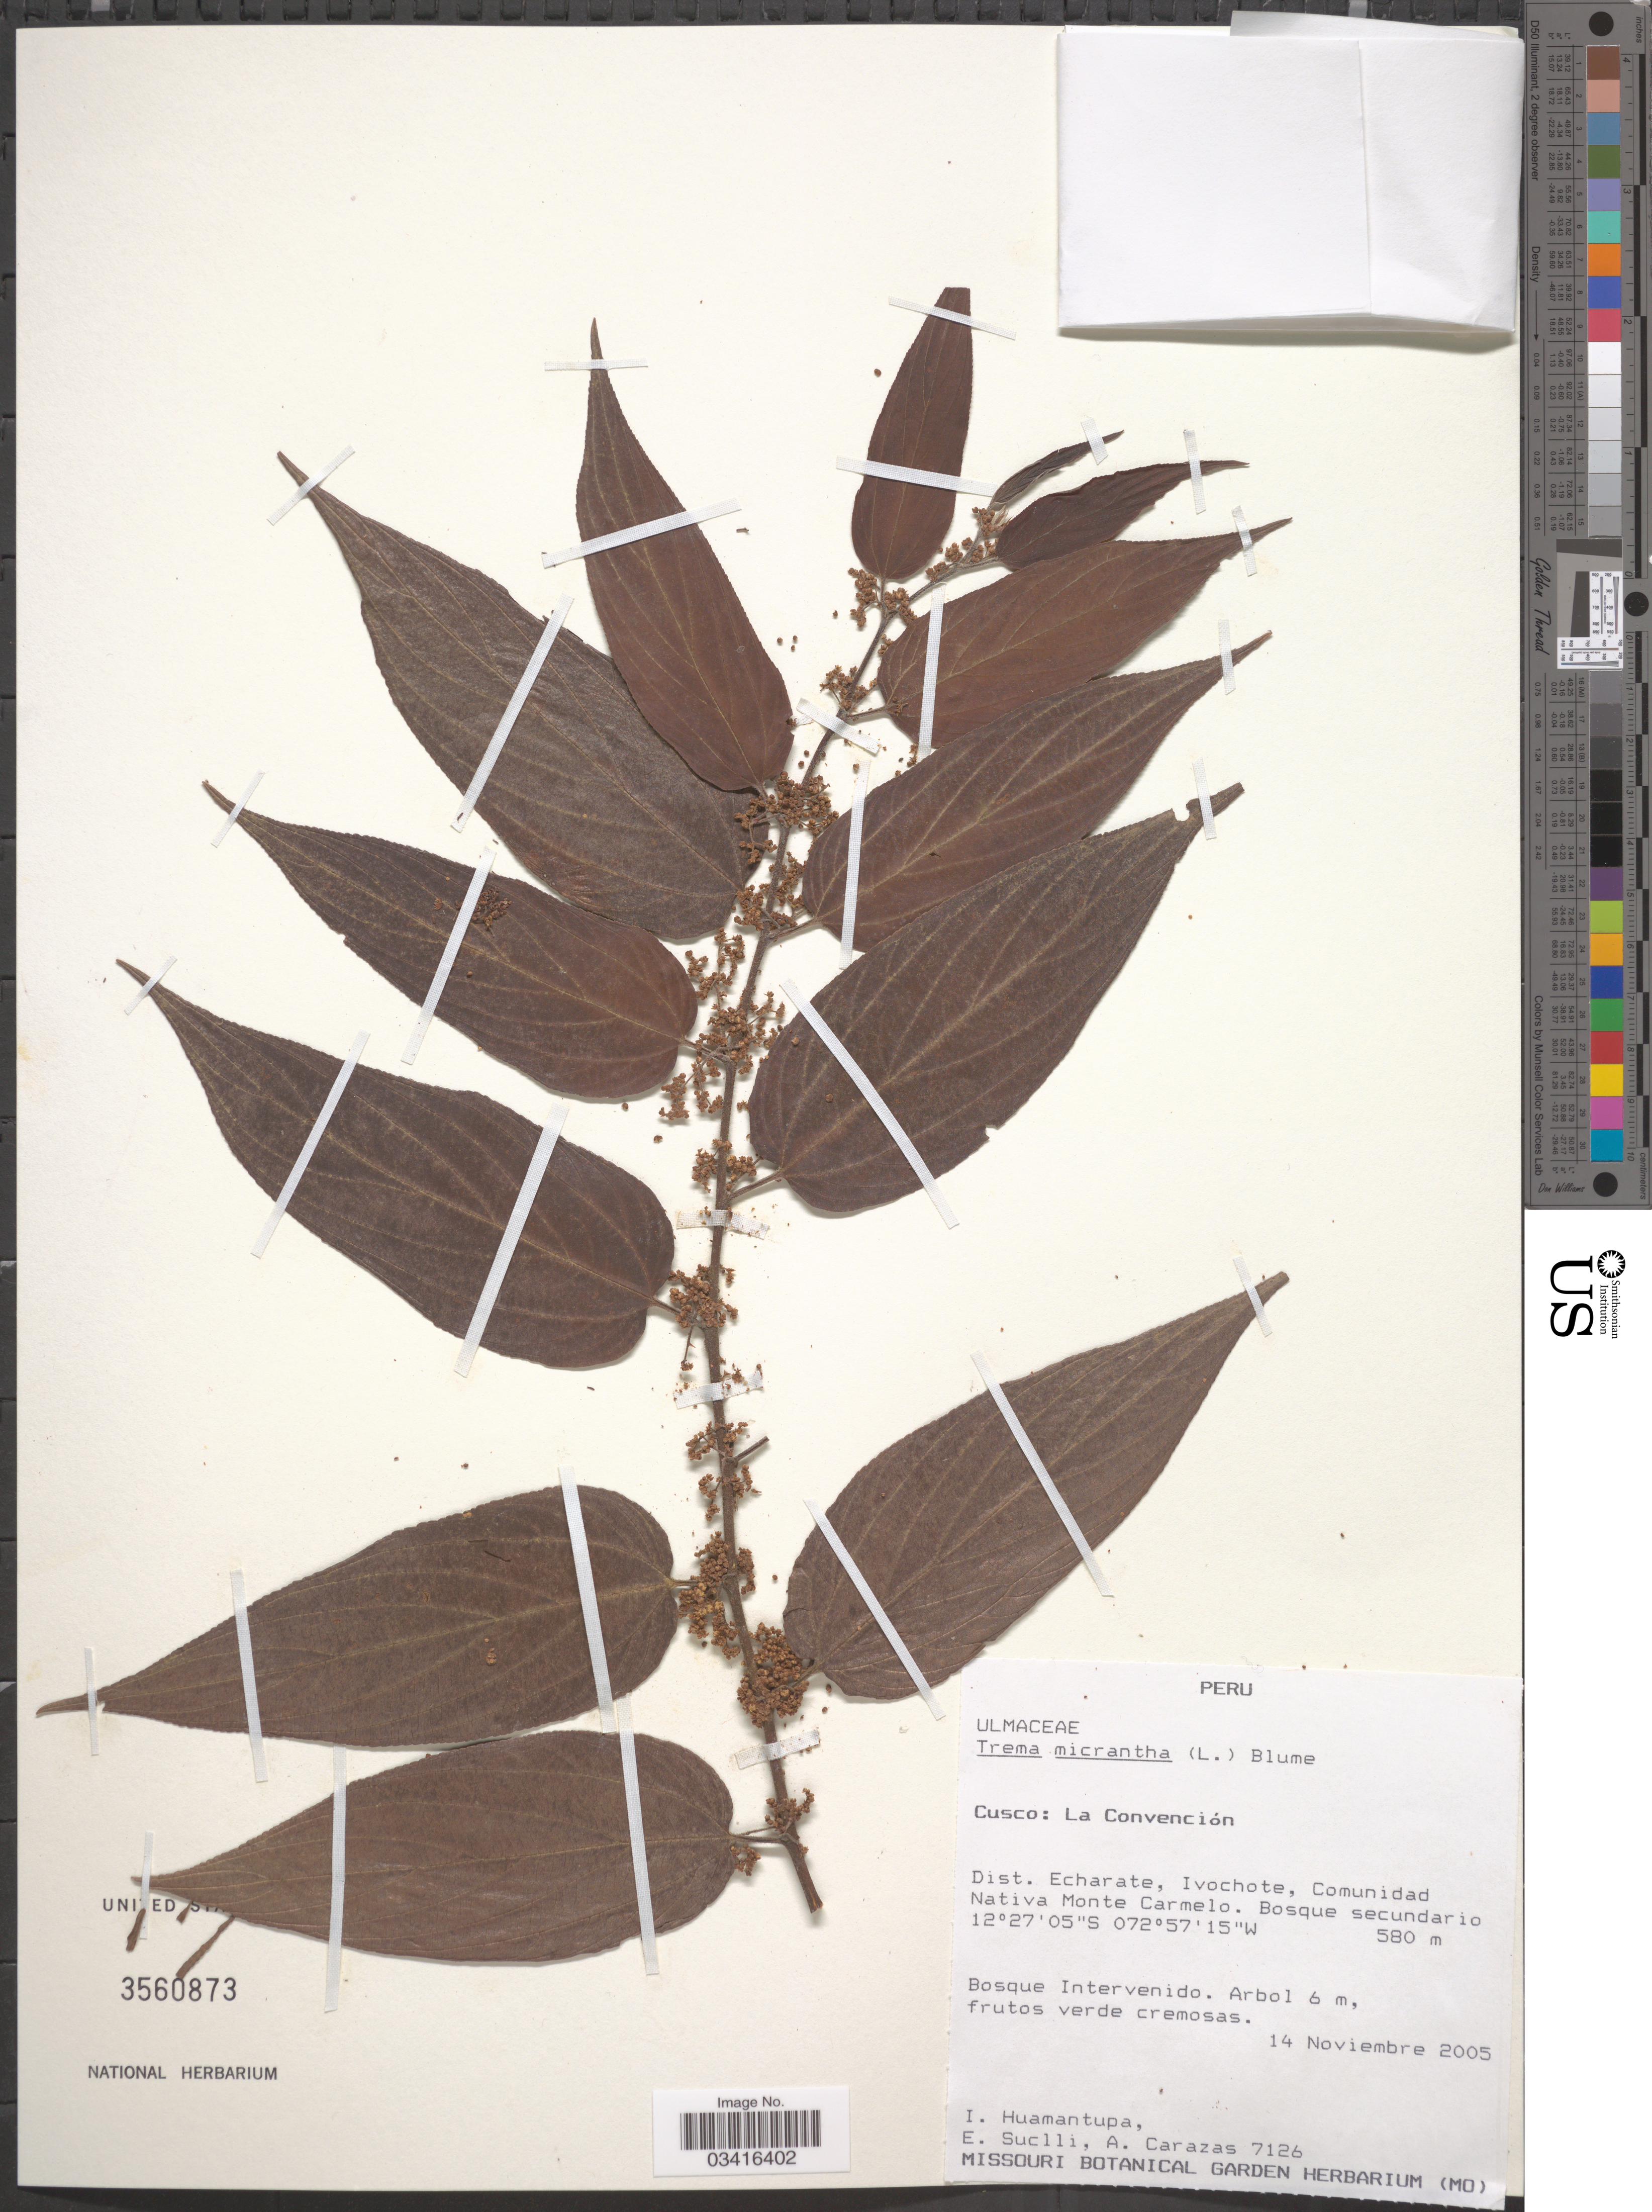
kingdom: Plantae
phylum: Tracheophyta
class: Magnoliopsida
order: Rosales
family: Cannabaceae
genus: Trema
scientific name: Trema micranthum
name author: (L.) Blume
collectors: I. Huamantupa, E. Suclli & A. Carazas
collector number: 7126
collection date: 2005-11-14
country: Peru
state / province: Cusco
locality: La Convención. Dist. Echarate, Ivochote, Comunidad Nativa Monte Carmelo.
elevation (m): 580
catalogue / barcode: US 3560873